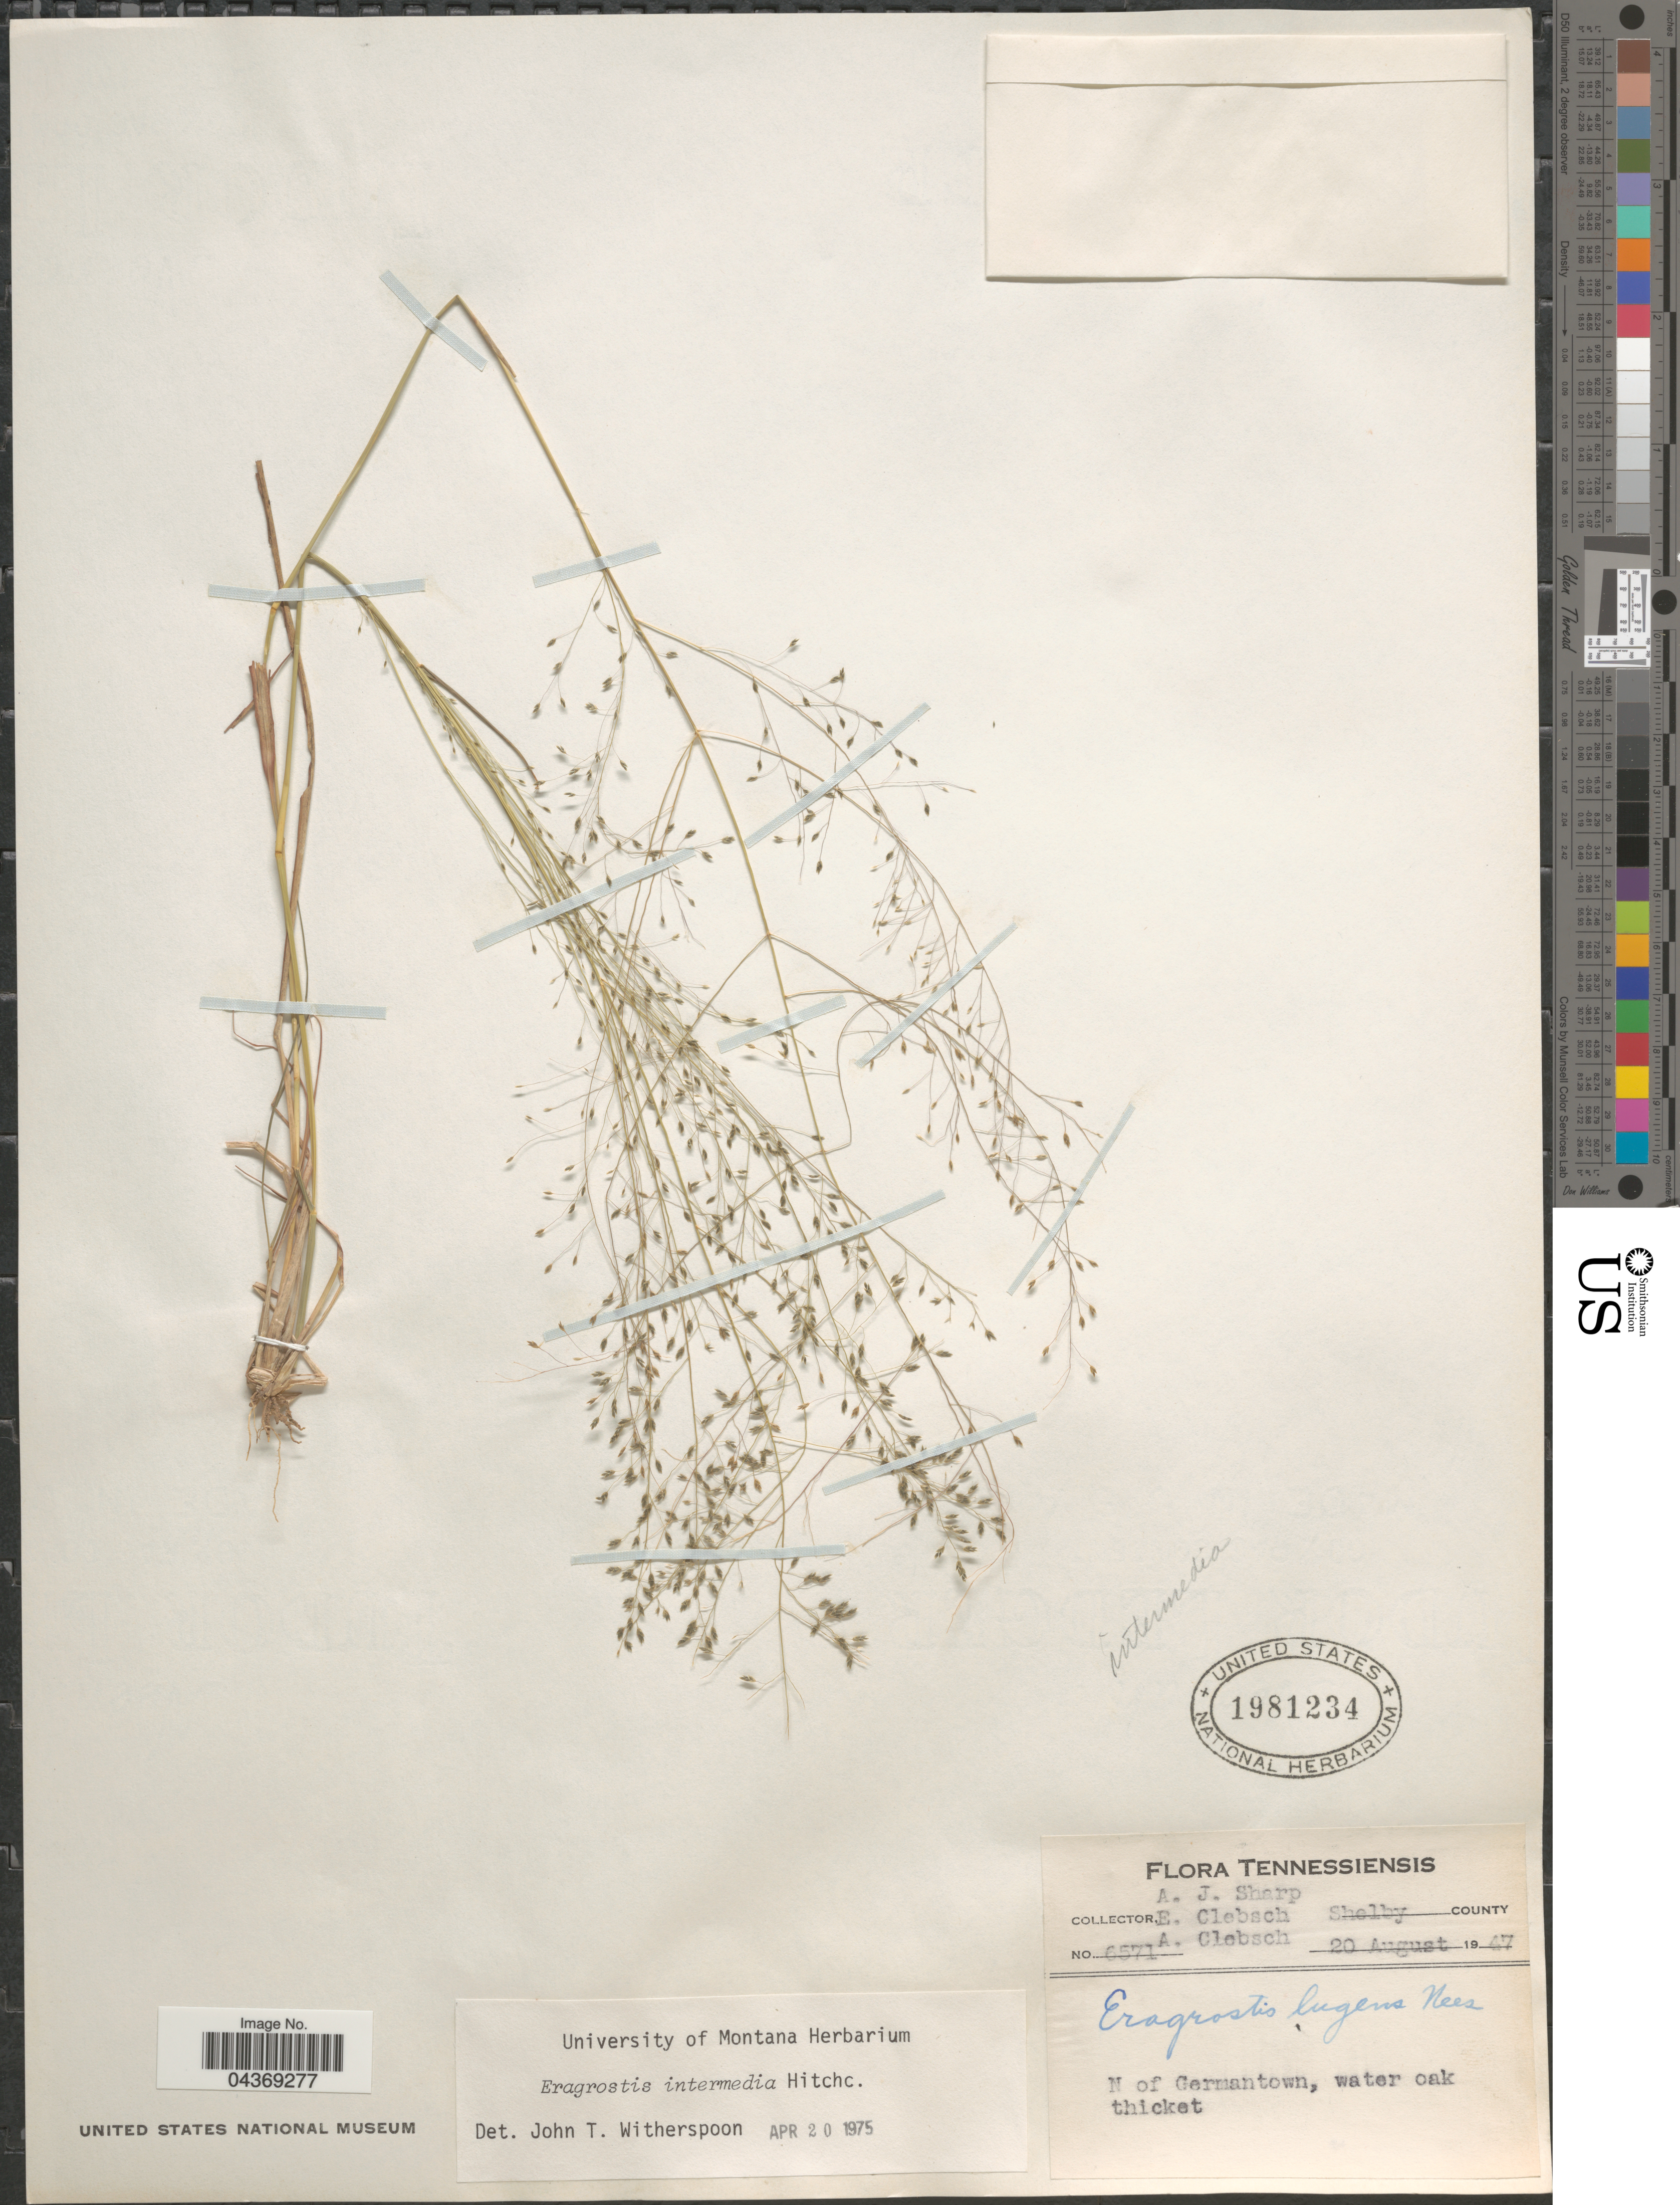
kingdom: Plantae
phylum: Tracheophyta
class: Liliopsida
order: Poales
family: Poaceae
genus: Eragrostis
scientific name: Eragrostis intermedia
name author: Hitchc.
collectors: A. J. Sharp, E. Clebsch & A. Clebsch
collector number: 6571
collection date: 1947-08-20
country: United States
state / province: Tennessee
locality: Shelby County. N of Germantown, water oak thicket.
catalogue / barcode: US 1981234